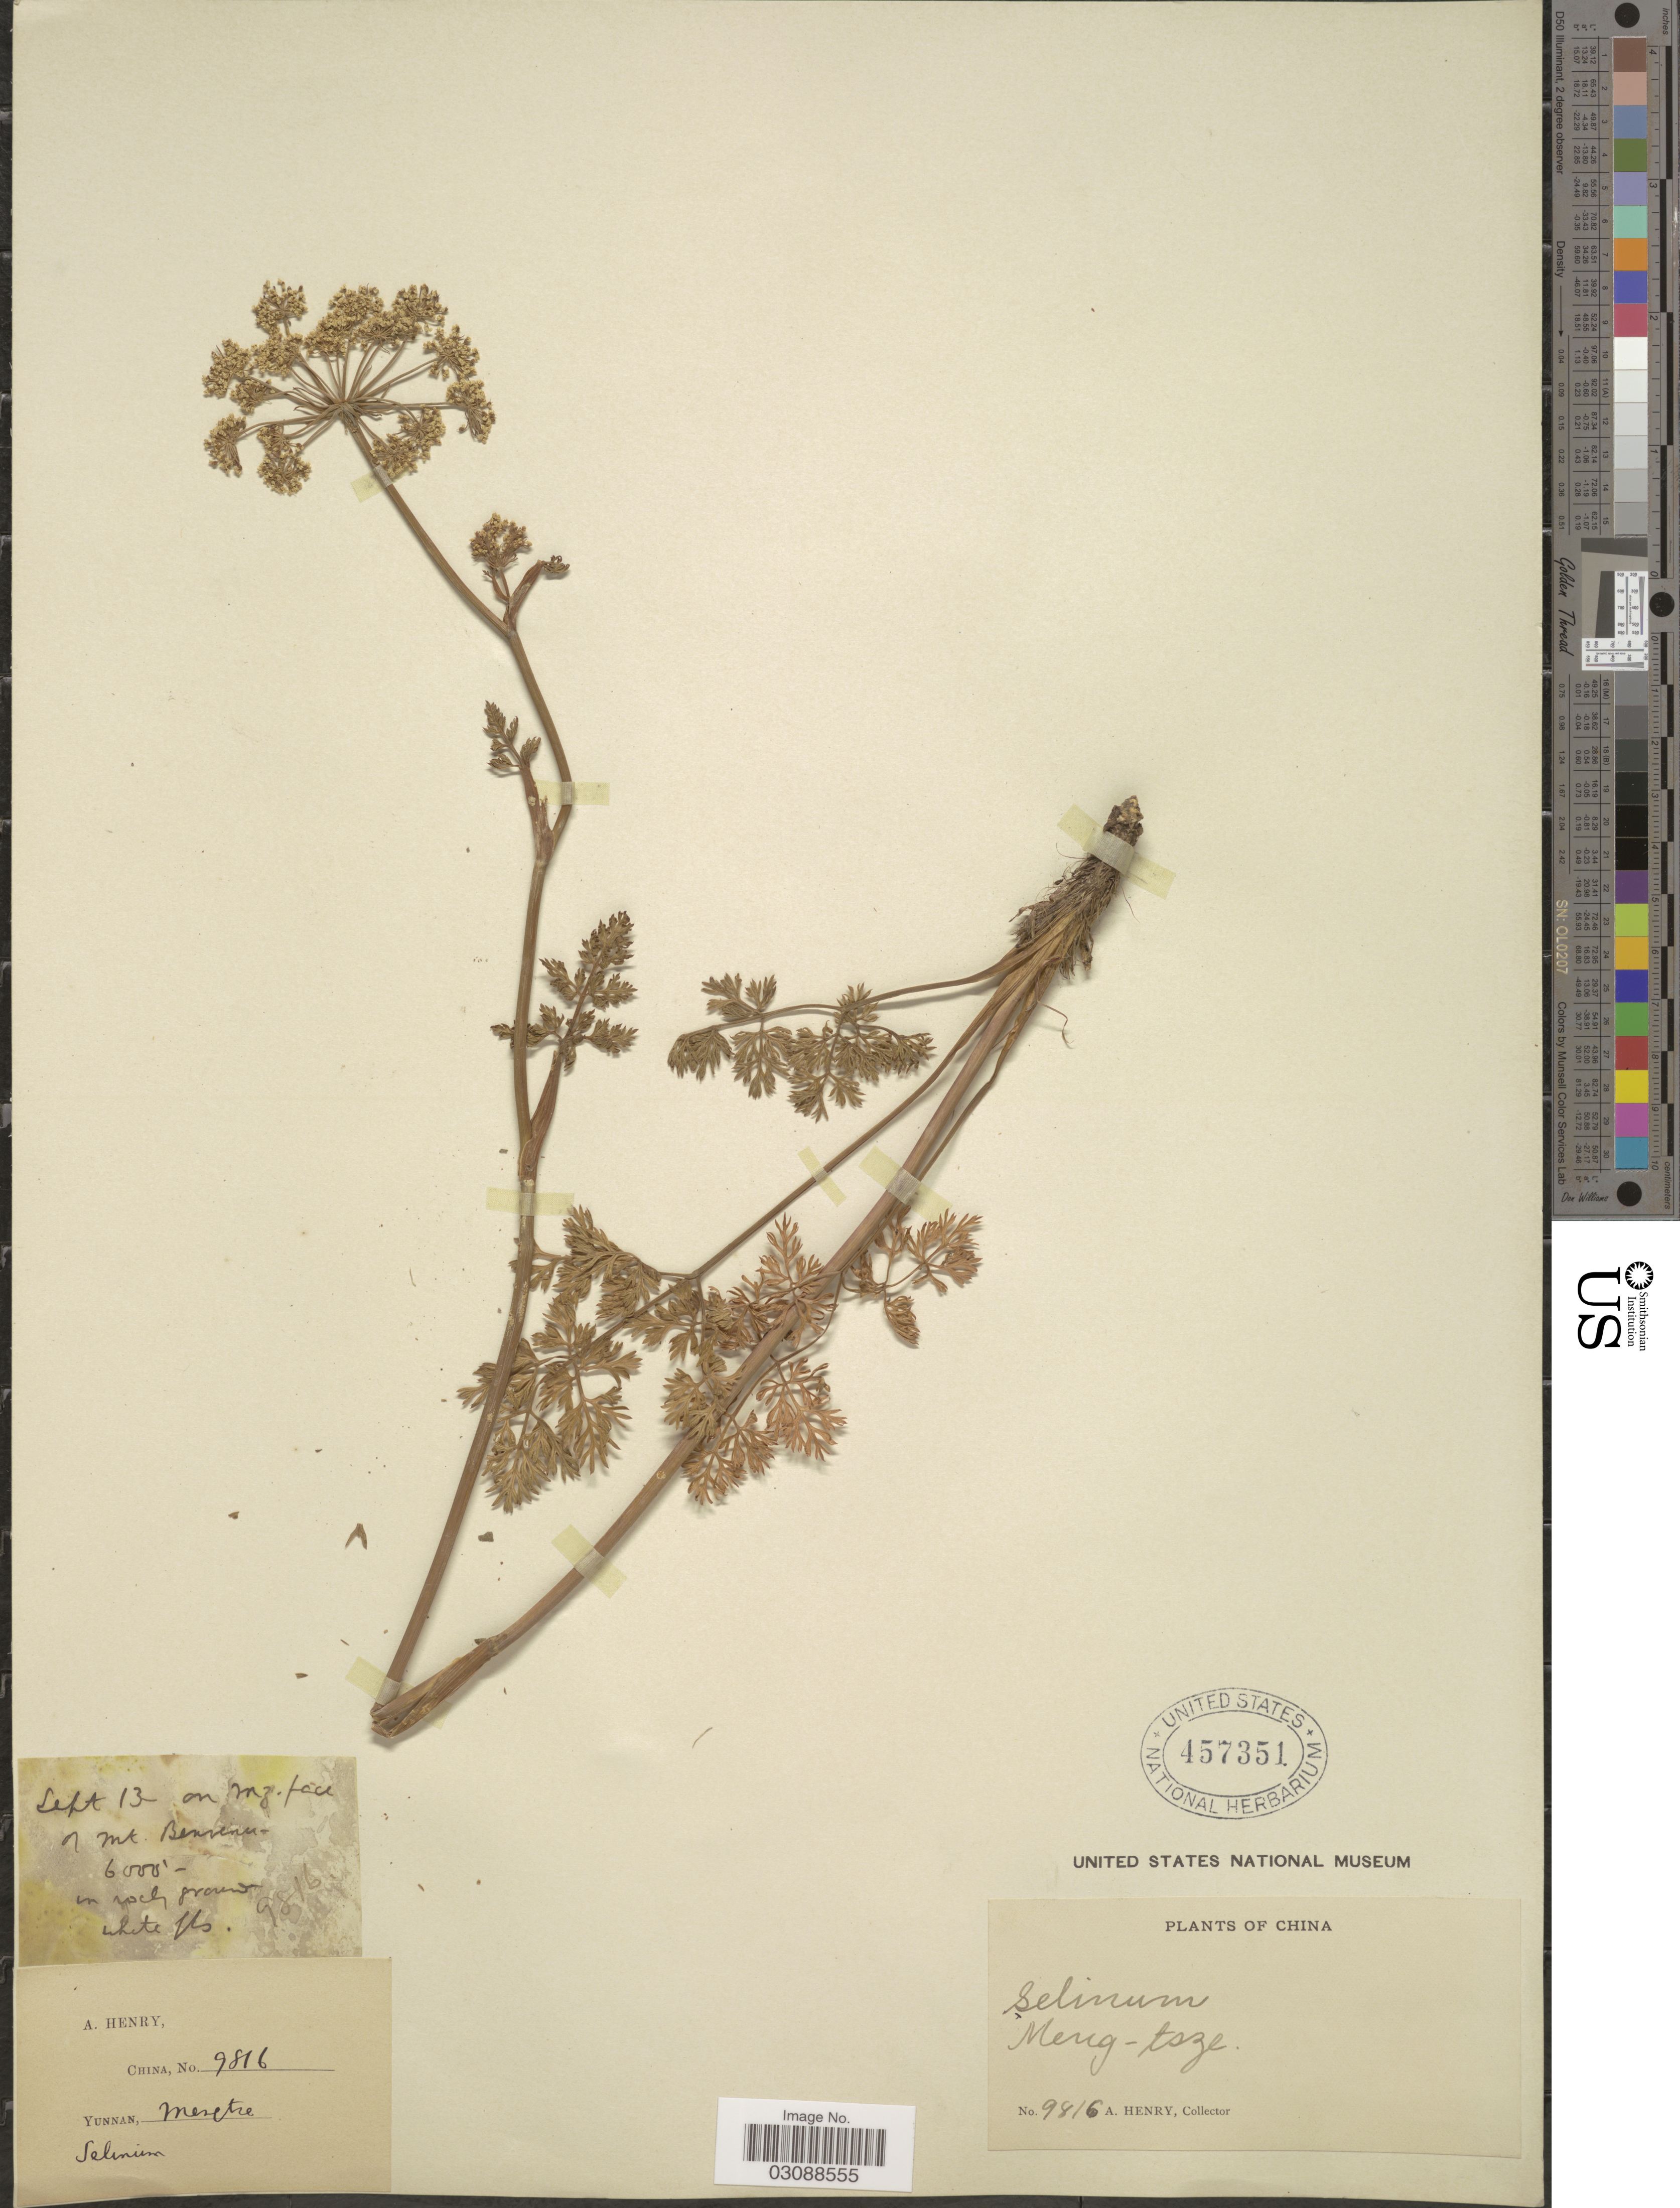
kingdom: Plantae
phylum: Tracheophyta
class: Magnoliopsida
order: Apiales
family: Apiaceae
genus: Selinum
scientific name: Selinum sp.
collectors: A. Henry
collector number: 9816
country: China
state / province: Yunnan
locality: Meng-tsze. Face of Mt. Benvenu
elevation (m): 1829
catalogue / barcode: US 457351